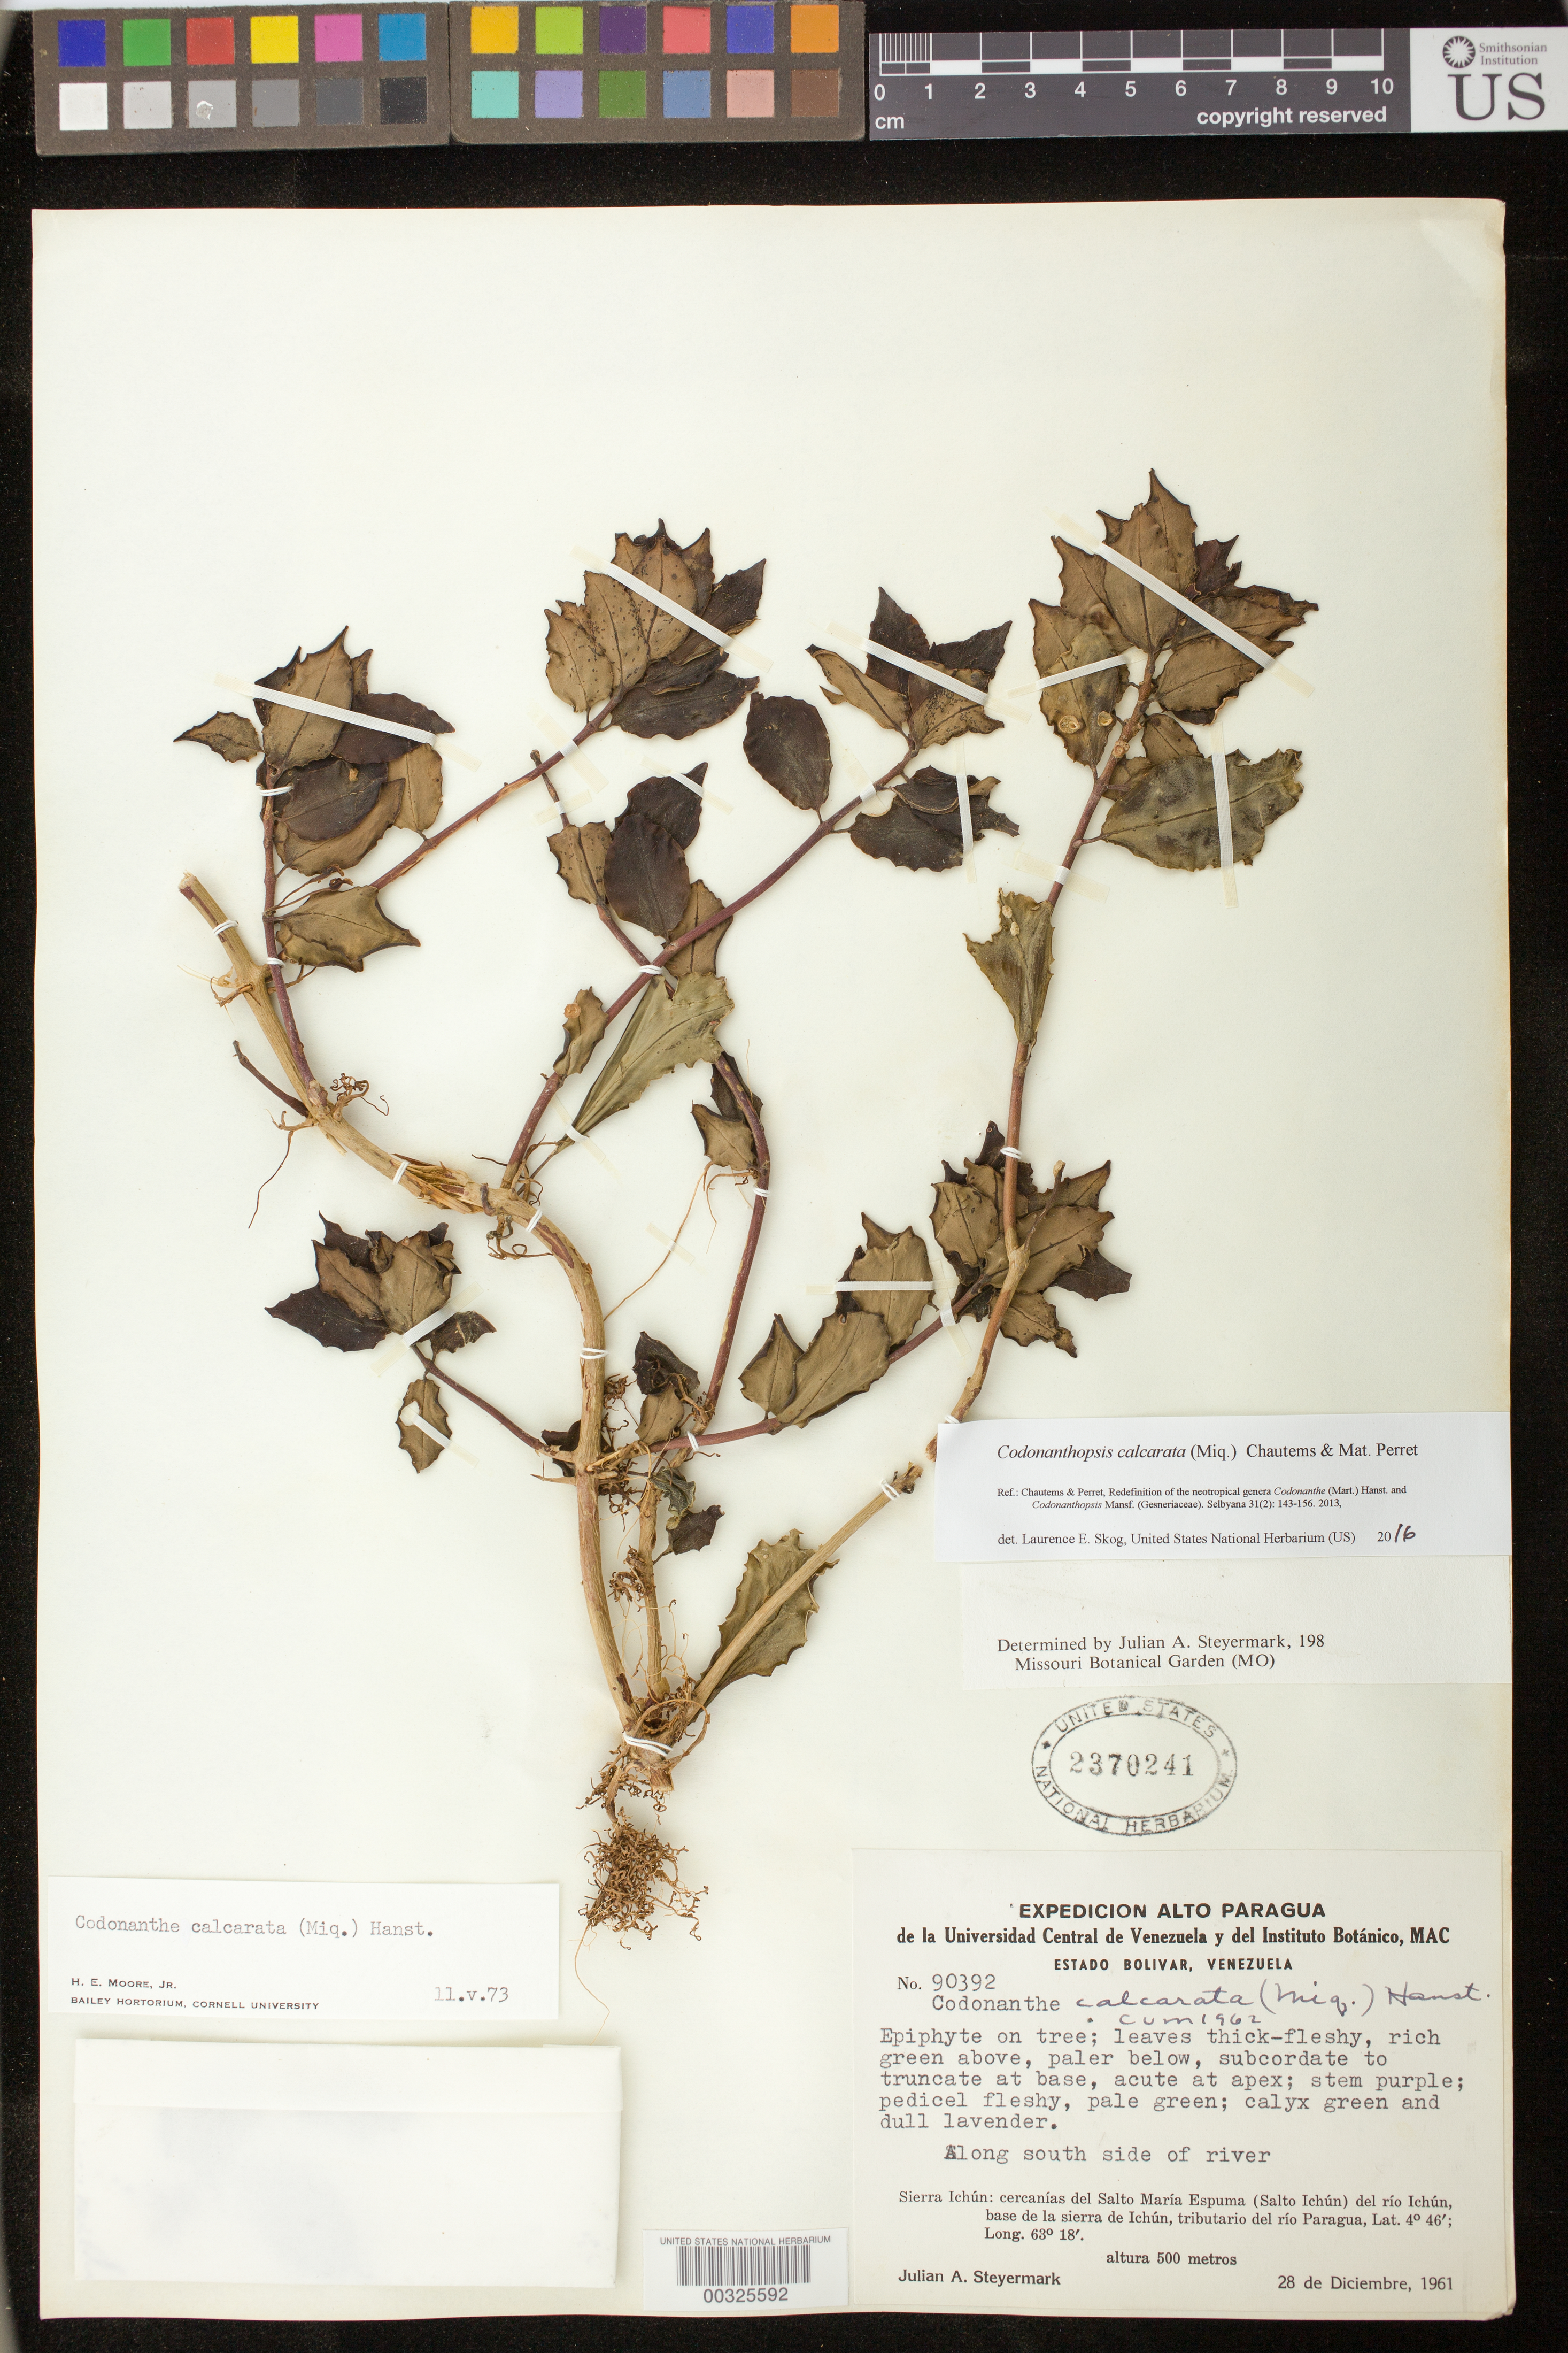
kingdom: Plantae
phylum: Tracheophyta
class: Magnoliopsida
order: Lamiales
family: Gesneriaceae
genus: Codonanthopsis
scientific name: Codonanthopsis calcarata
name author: (Miq.) Chautems & Mat.Perret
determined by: Skog, Laurence E.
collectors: J. Steyermark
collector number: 90392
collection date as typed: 28 Dec 1961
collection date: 1961-12-28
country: Venezuela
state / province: Bolívar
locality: Sierra Ichun, vicinity of Salto Maria Espuma (Salto Ichun) del Rio Ichun, base of Sierra de Ichun, tributary of Rio Paragua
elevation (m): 500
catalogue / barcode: US 2370241